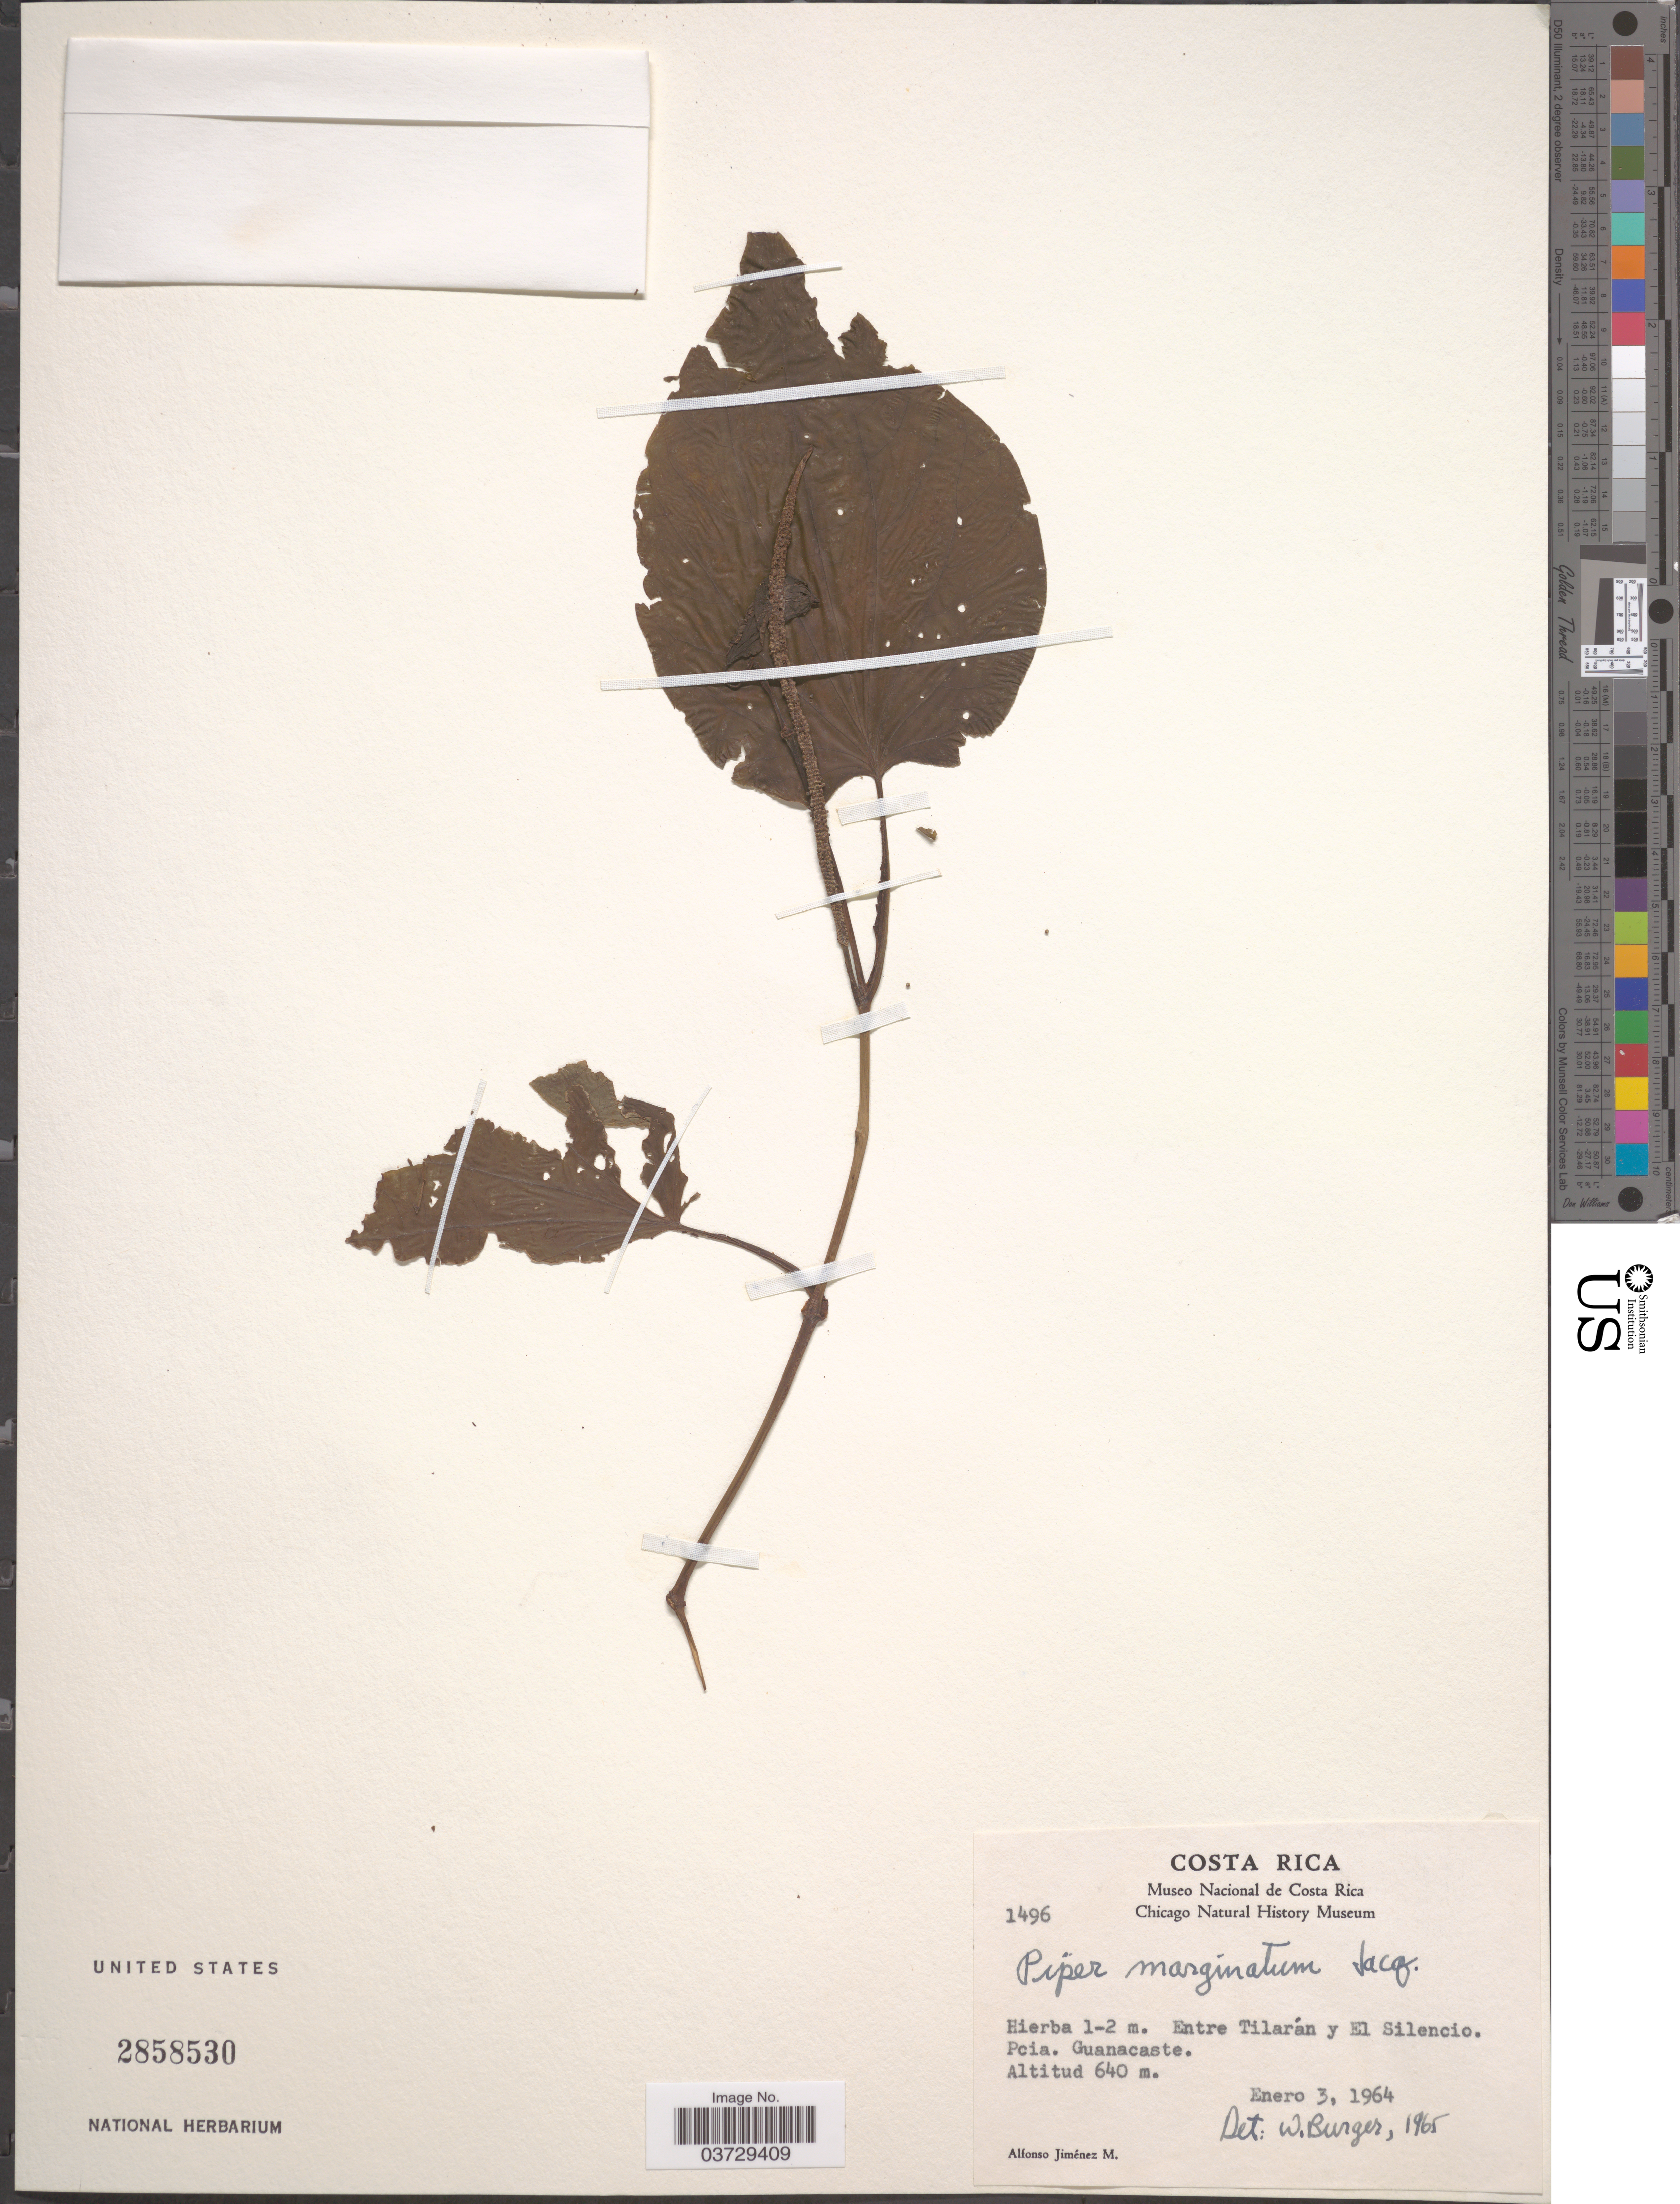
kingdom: Plantae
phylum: Tracheophyta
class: Magnoliopsida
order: Piperales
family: Piperaceae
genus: Piper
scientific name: Piper marginatum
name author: Jacq.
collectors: A. Jimenez M.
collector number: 1496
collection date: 1964-01-03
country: Costa Rica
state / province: Guanacaste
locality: Entre Tilarán y El Silencio.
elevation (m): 640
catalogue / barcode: US 2858530